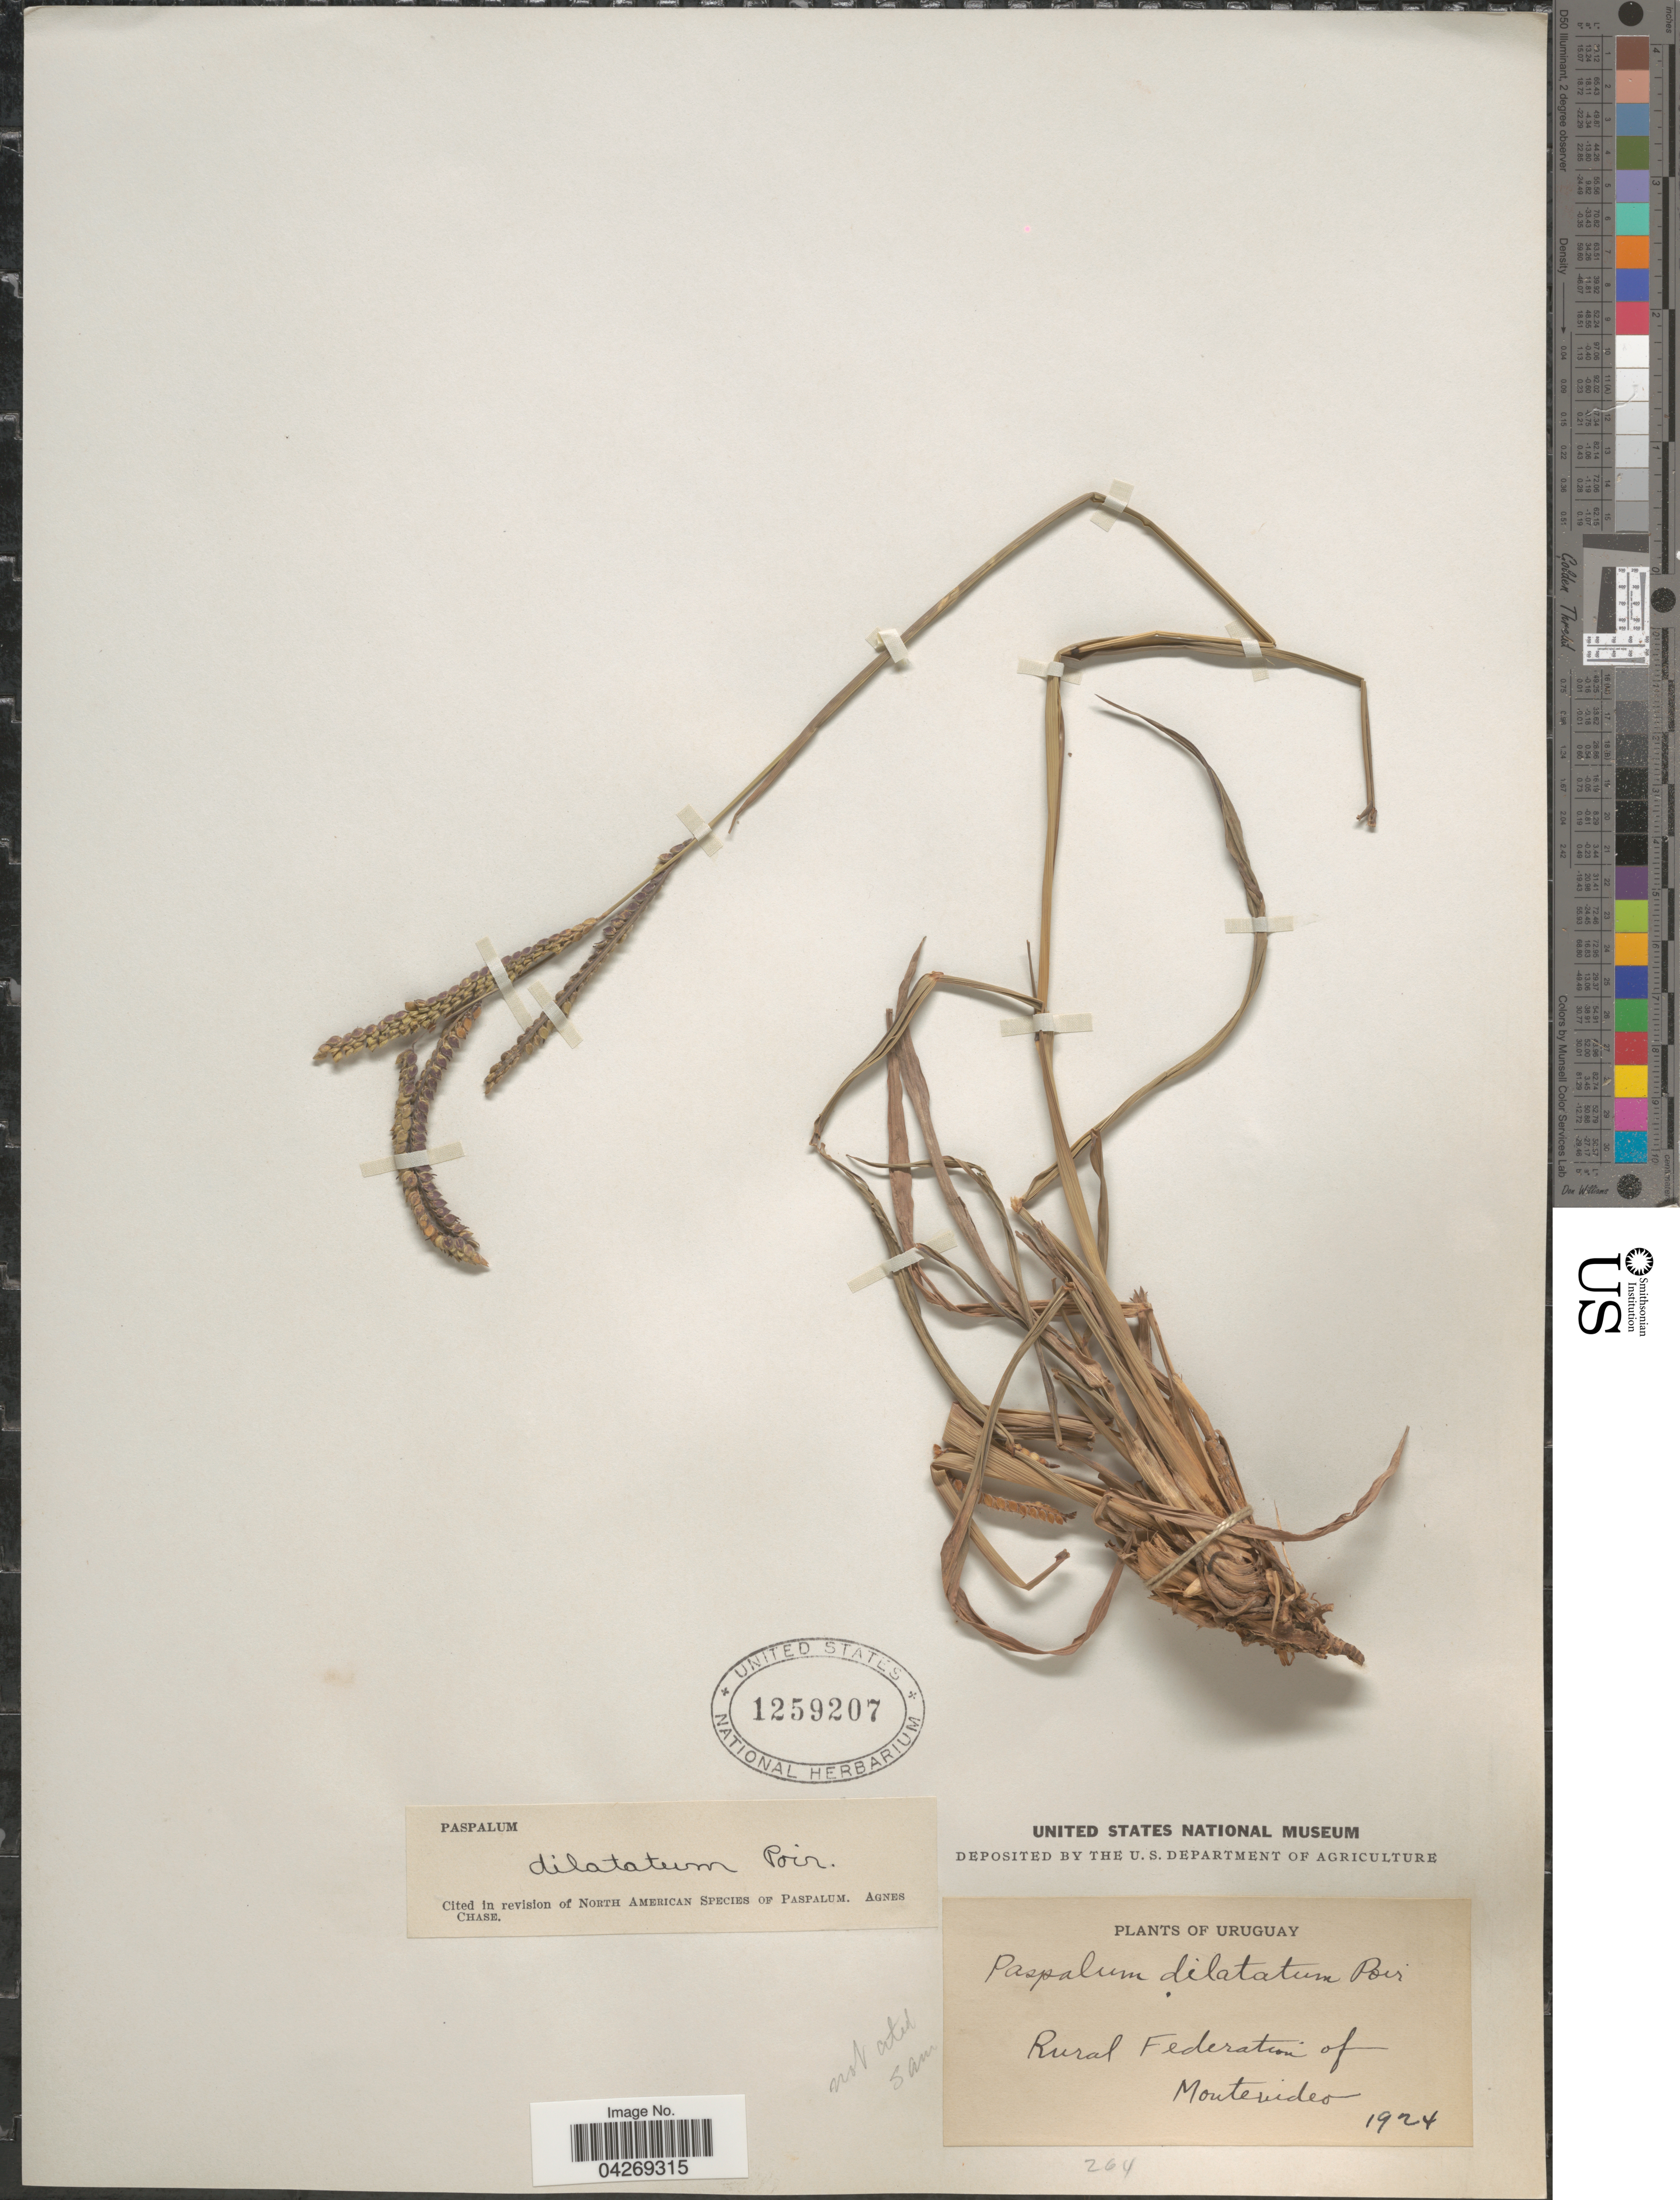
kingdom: Plantae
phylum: Tracheophyta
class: Liliopsida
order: Poales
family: Poaceae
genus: Paspalum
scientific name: Paspalum dilatatum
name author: Poir.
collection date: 1924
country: Uruguay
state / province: Montevideo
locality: Rural Federation of Montevideo.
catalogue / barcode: US 1259207